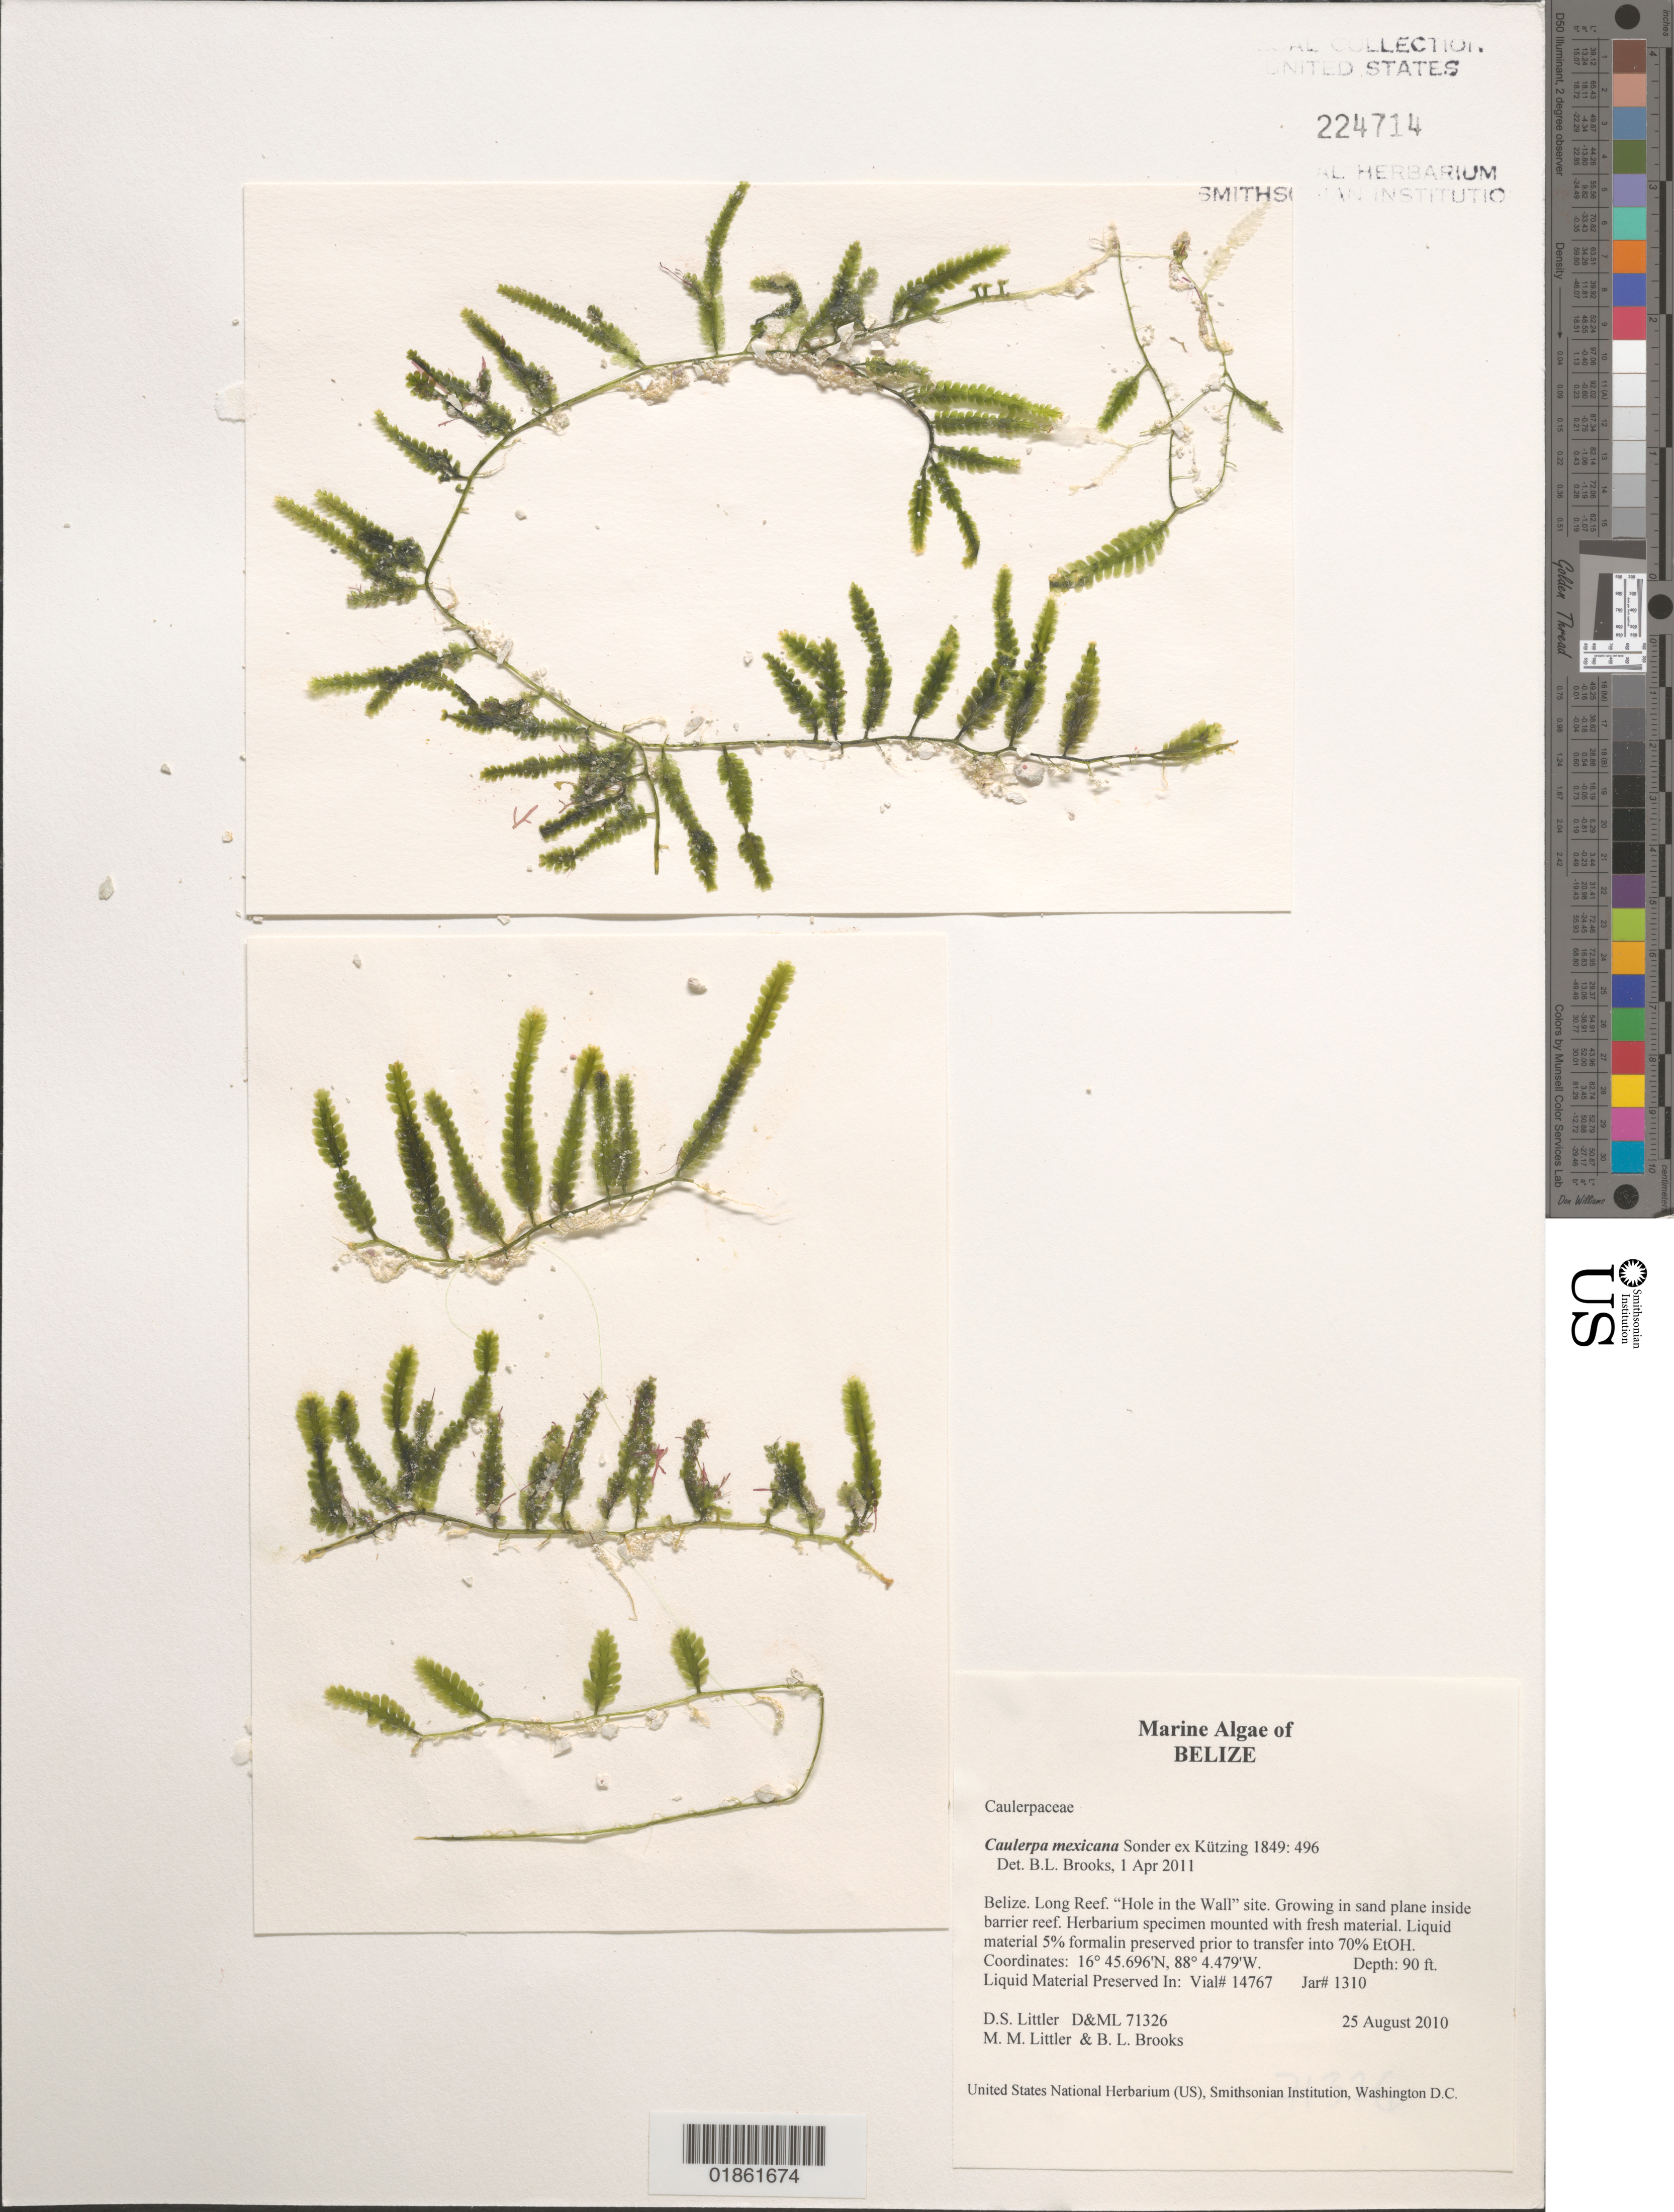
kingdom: Plantae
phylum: Chlorophyta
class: Ulvophyceae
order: Bryopsidales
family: Caulerpaceae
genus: Caulerpa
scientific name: Caulerpa taxifolia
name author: (M. Vahl) C. Agardh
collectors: D. S. Littler & M. M. Littler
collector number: D&ML 71326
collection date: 2010-08-25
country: Belize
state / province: Stann Creek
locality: Long Reef. Hole-in-the-Wall Reef.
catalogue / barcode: US 224714